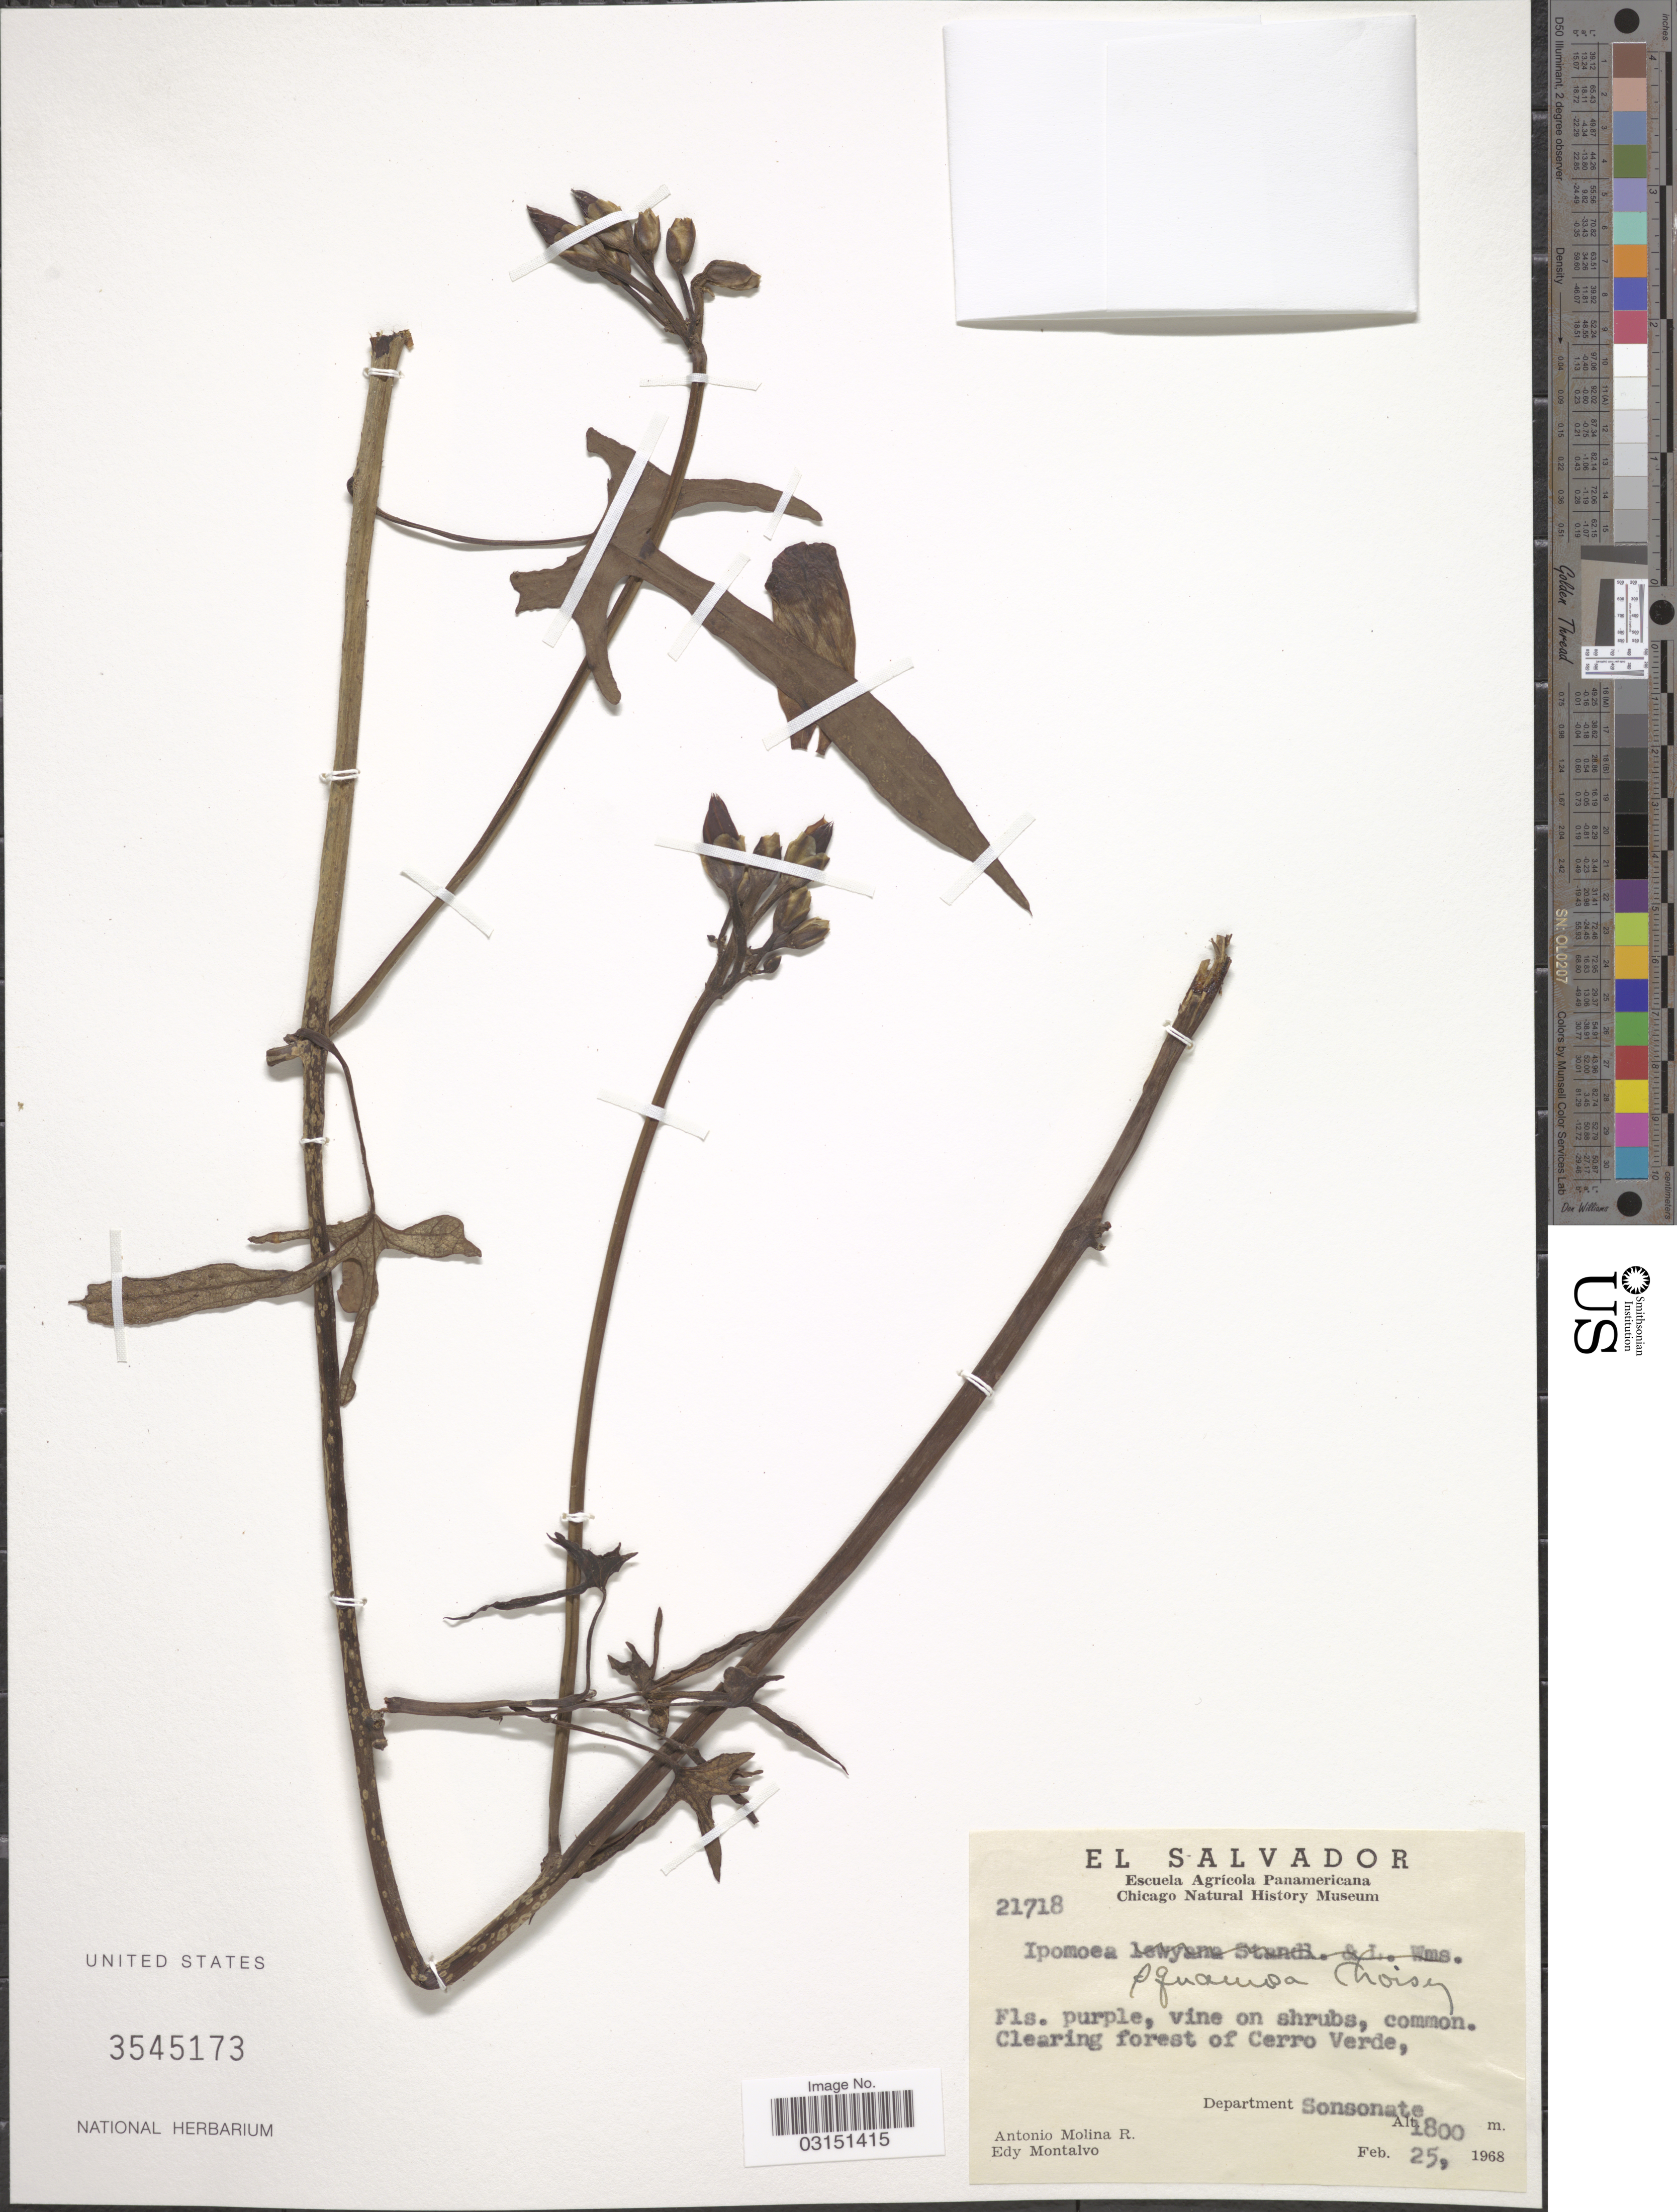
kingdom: Plantae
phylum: Tracheophyta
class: Magnoliopsida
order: Solanales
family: Convolvulaceae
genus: Ipomoea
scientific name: Ipomoea squamosa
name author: Choisy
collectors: A. Molina R. & E. A. Montalvo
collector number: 21718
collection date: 1968-02-25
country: El Salvador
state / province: Sonsonate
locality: Forest of Cerro Verde, Department Sonsonate.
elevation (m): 1800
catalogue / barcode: US 3545173